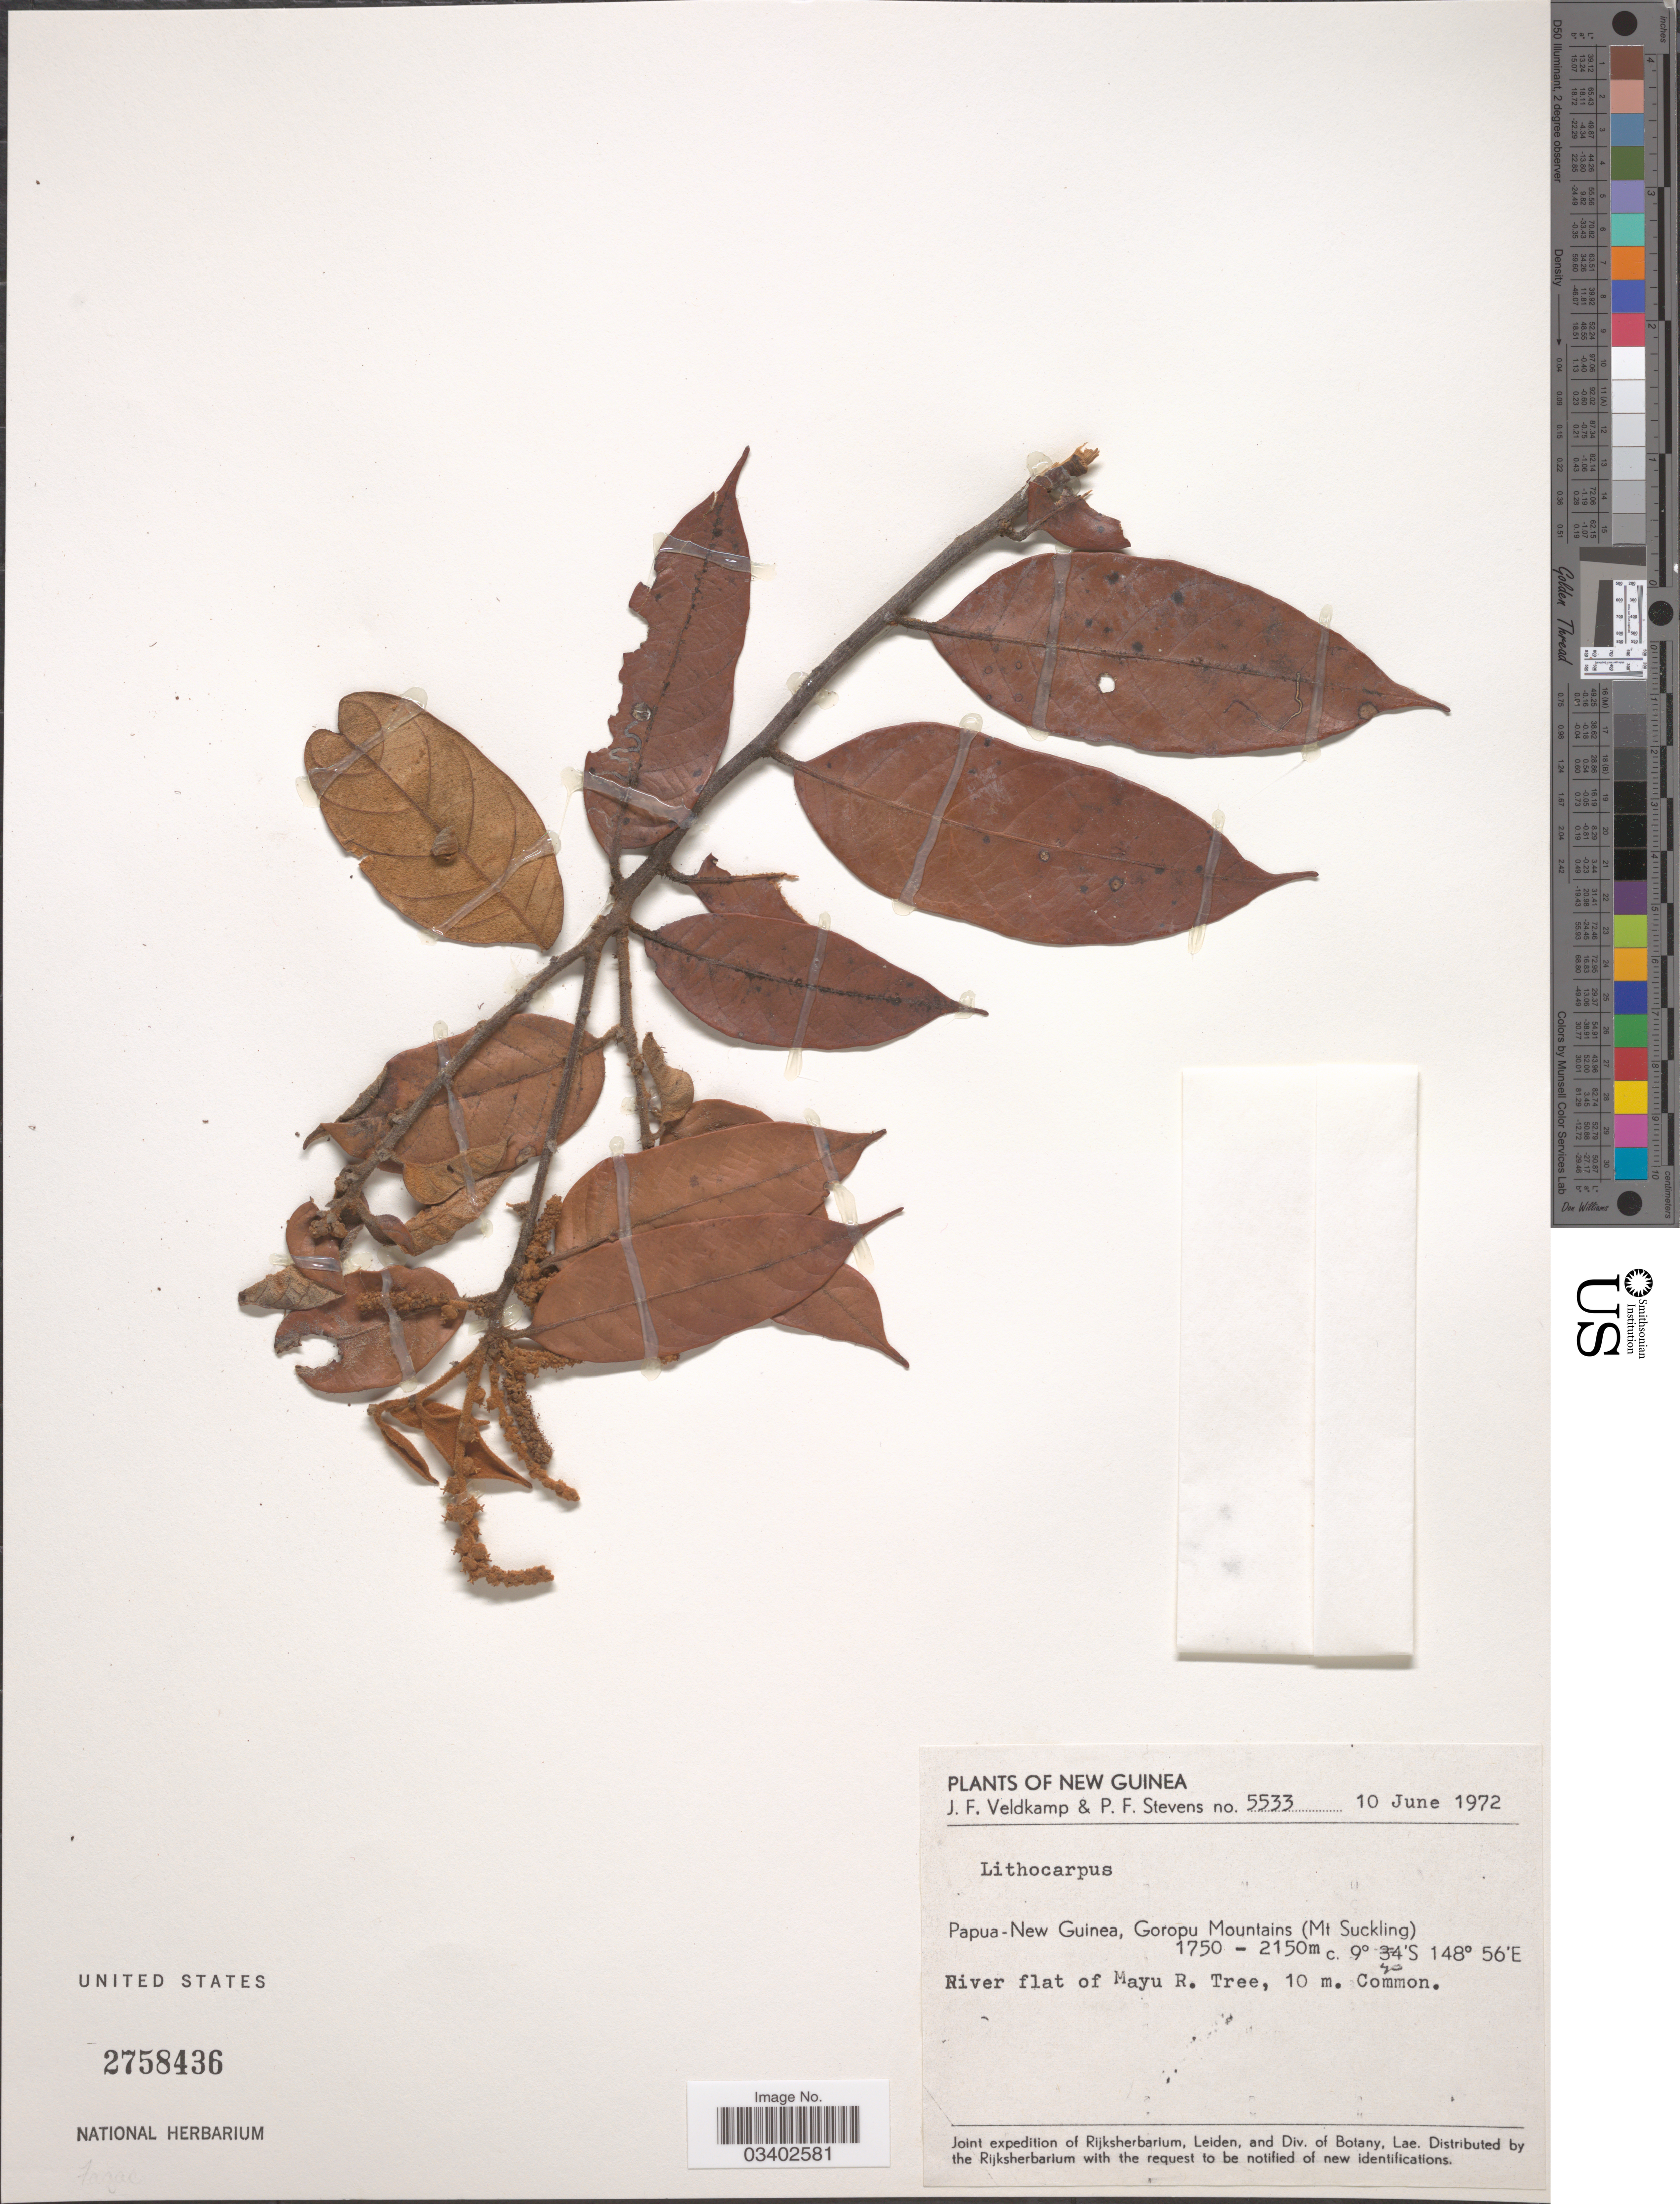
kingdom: Plantae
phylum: Tracheophyta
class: Magnoliopsida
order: Fagales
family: Fagaceae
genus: Lithocarpus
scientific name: Lithocarpus sp.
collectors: J. F. Veldkamp & P. F. Stevens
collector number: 5533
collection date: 1972-06-10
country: Papua New Guinea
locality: Papua-New Guinea, Goropu Mountains (Mt Suckling). River flat of Mayu R.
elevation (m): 1750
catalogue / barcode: US 2758436